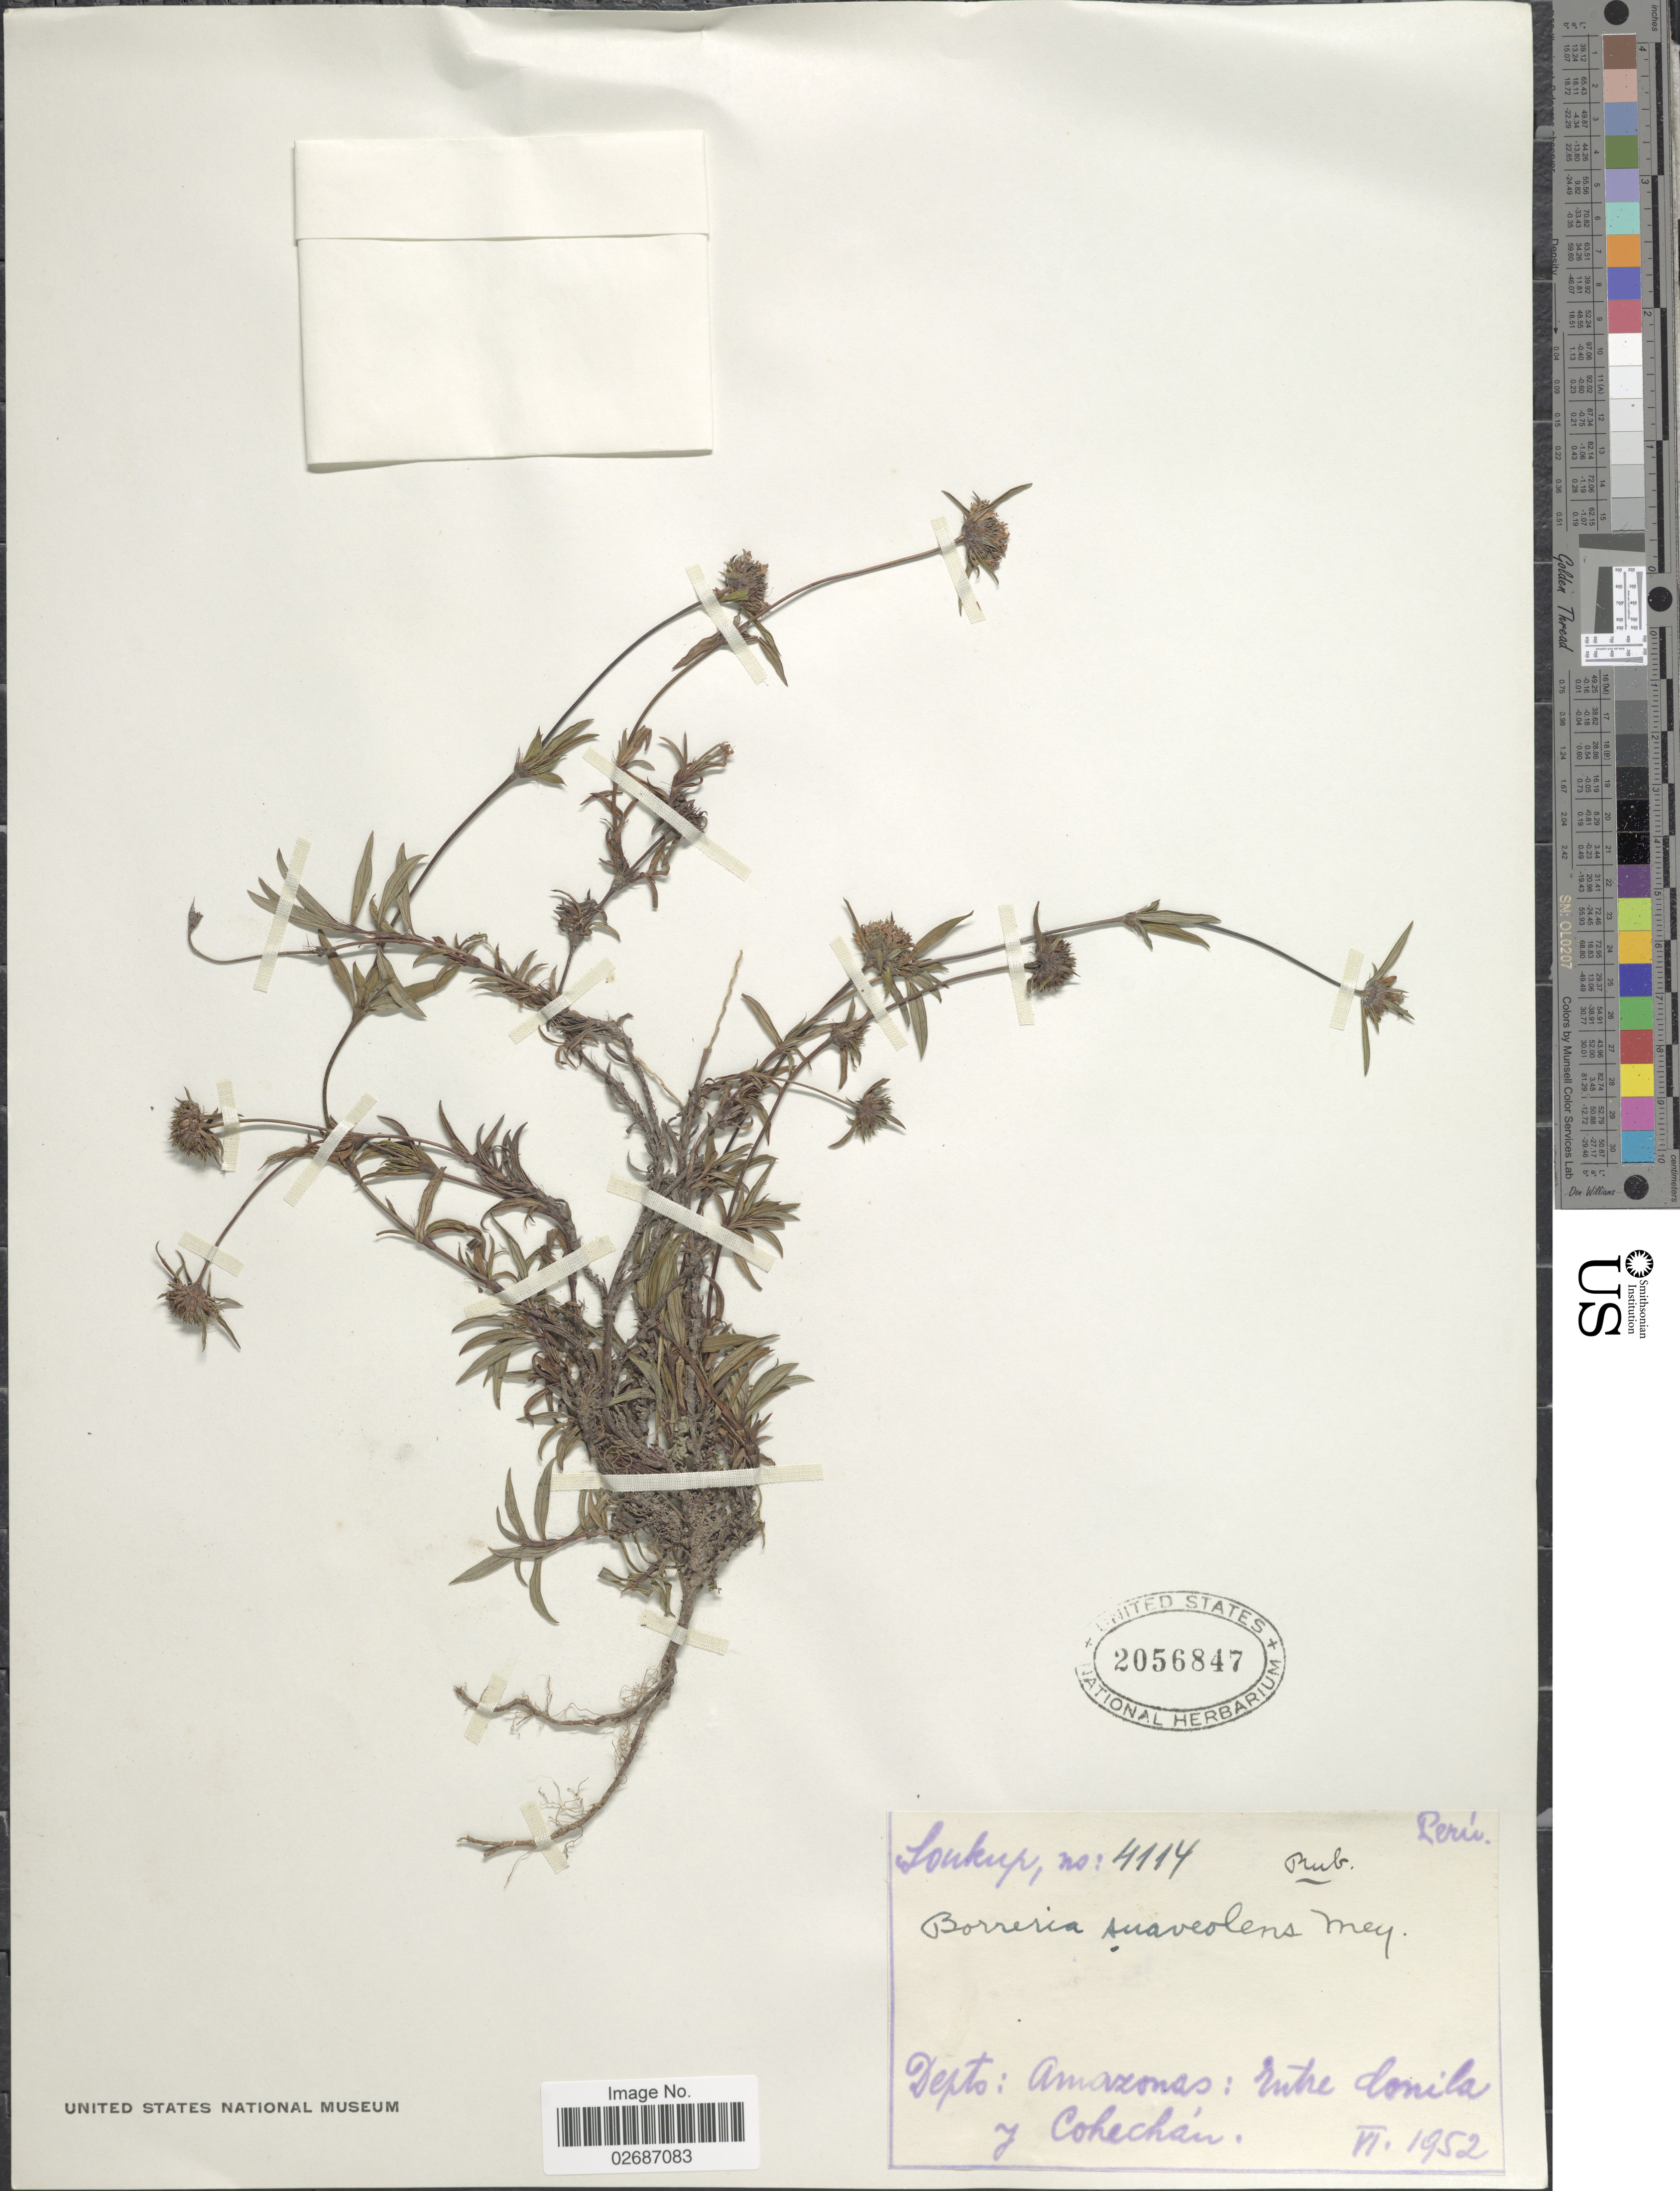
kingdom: Plantae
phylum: Tracheophyta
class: Magnoliopsida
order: Gentianales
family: Rubiaceae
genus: Borreria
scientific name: Borreria suaveolens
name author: G. Mey.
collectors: -- Soukup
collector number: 4114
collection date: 1952-06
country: Peru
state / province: Amazonas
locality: Entre Conila y Cohechan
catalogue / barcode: US 2056847